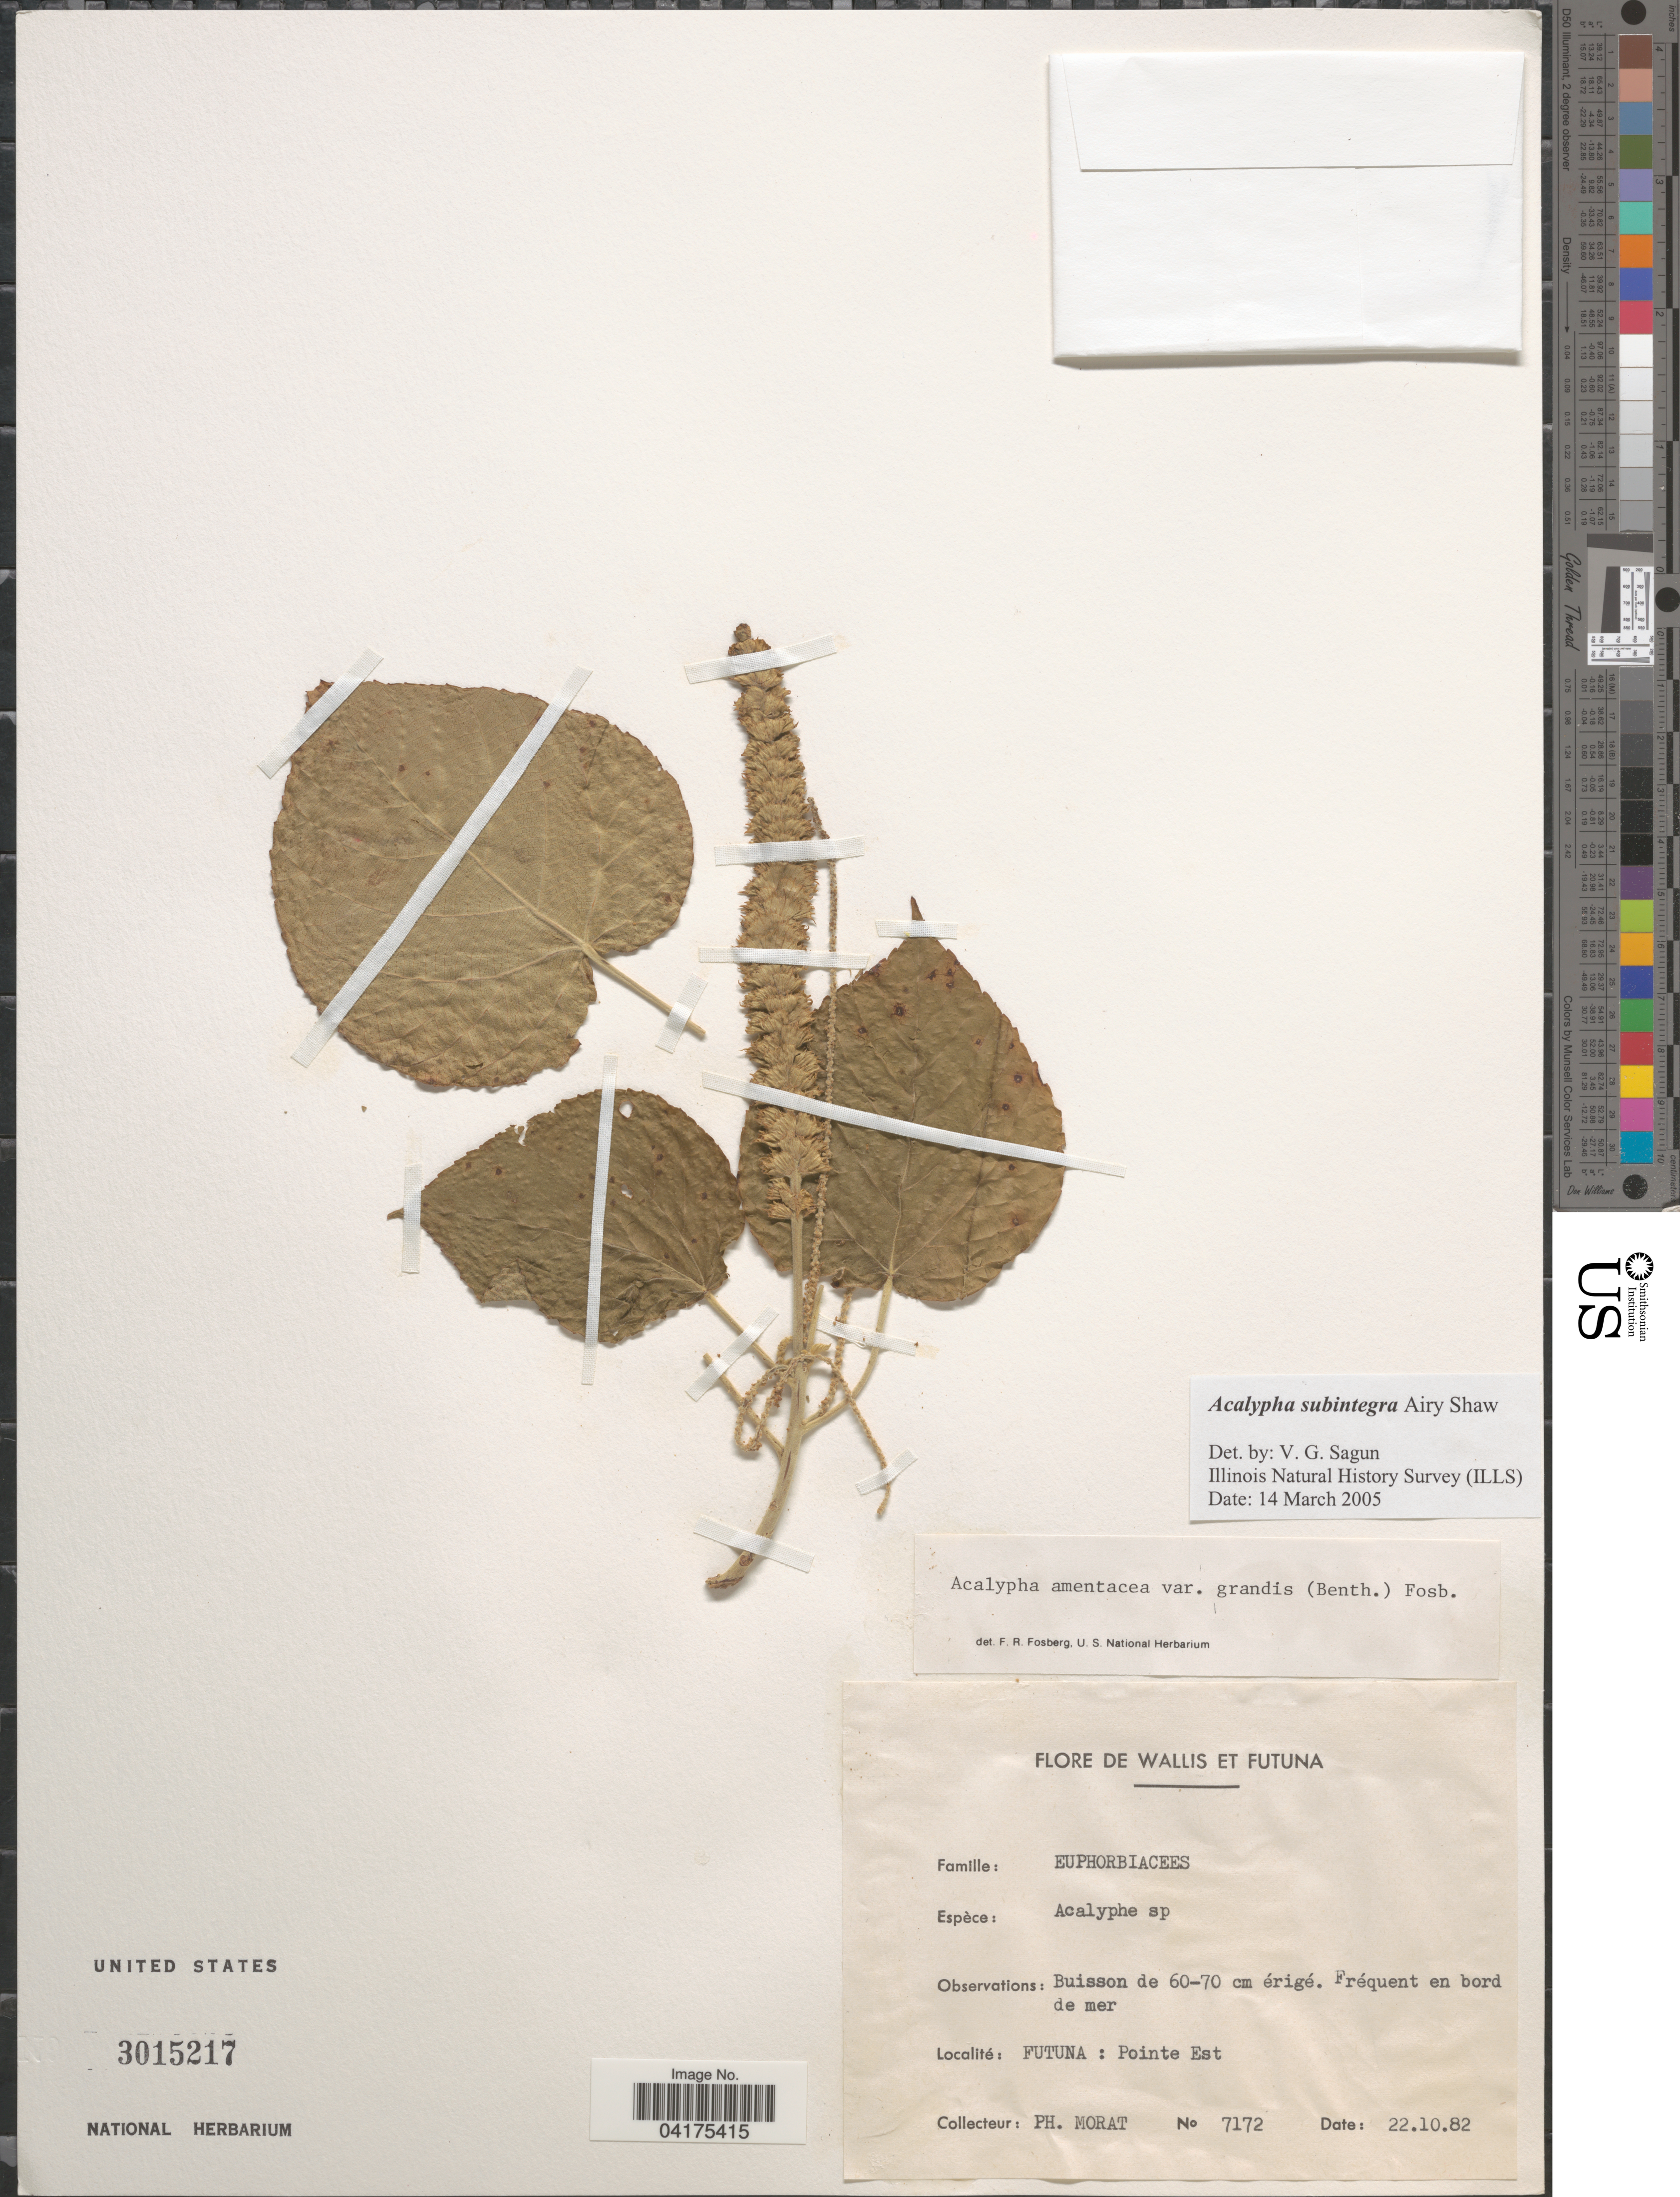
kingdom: Plantae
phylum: Tracheophyta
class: Magnoliopsida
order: Malpighiales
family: Euphorbiaceae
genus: Acalypha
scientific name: Acalypha subintegra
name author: Airy Shaw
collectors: P. Morat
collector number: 7172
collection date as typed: Transcribed d/m/y: 22/10/82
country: Wallis and Futuna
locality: Futuna: Pointe Est.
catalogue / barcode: US 3015217